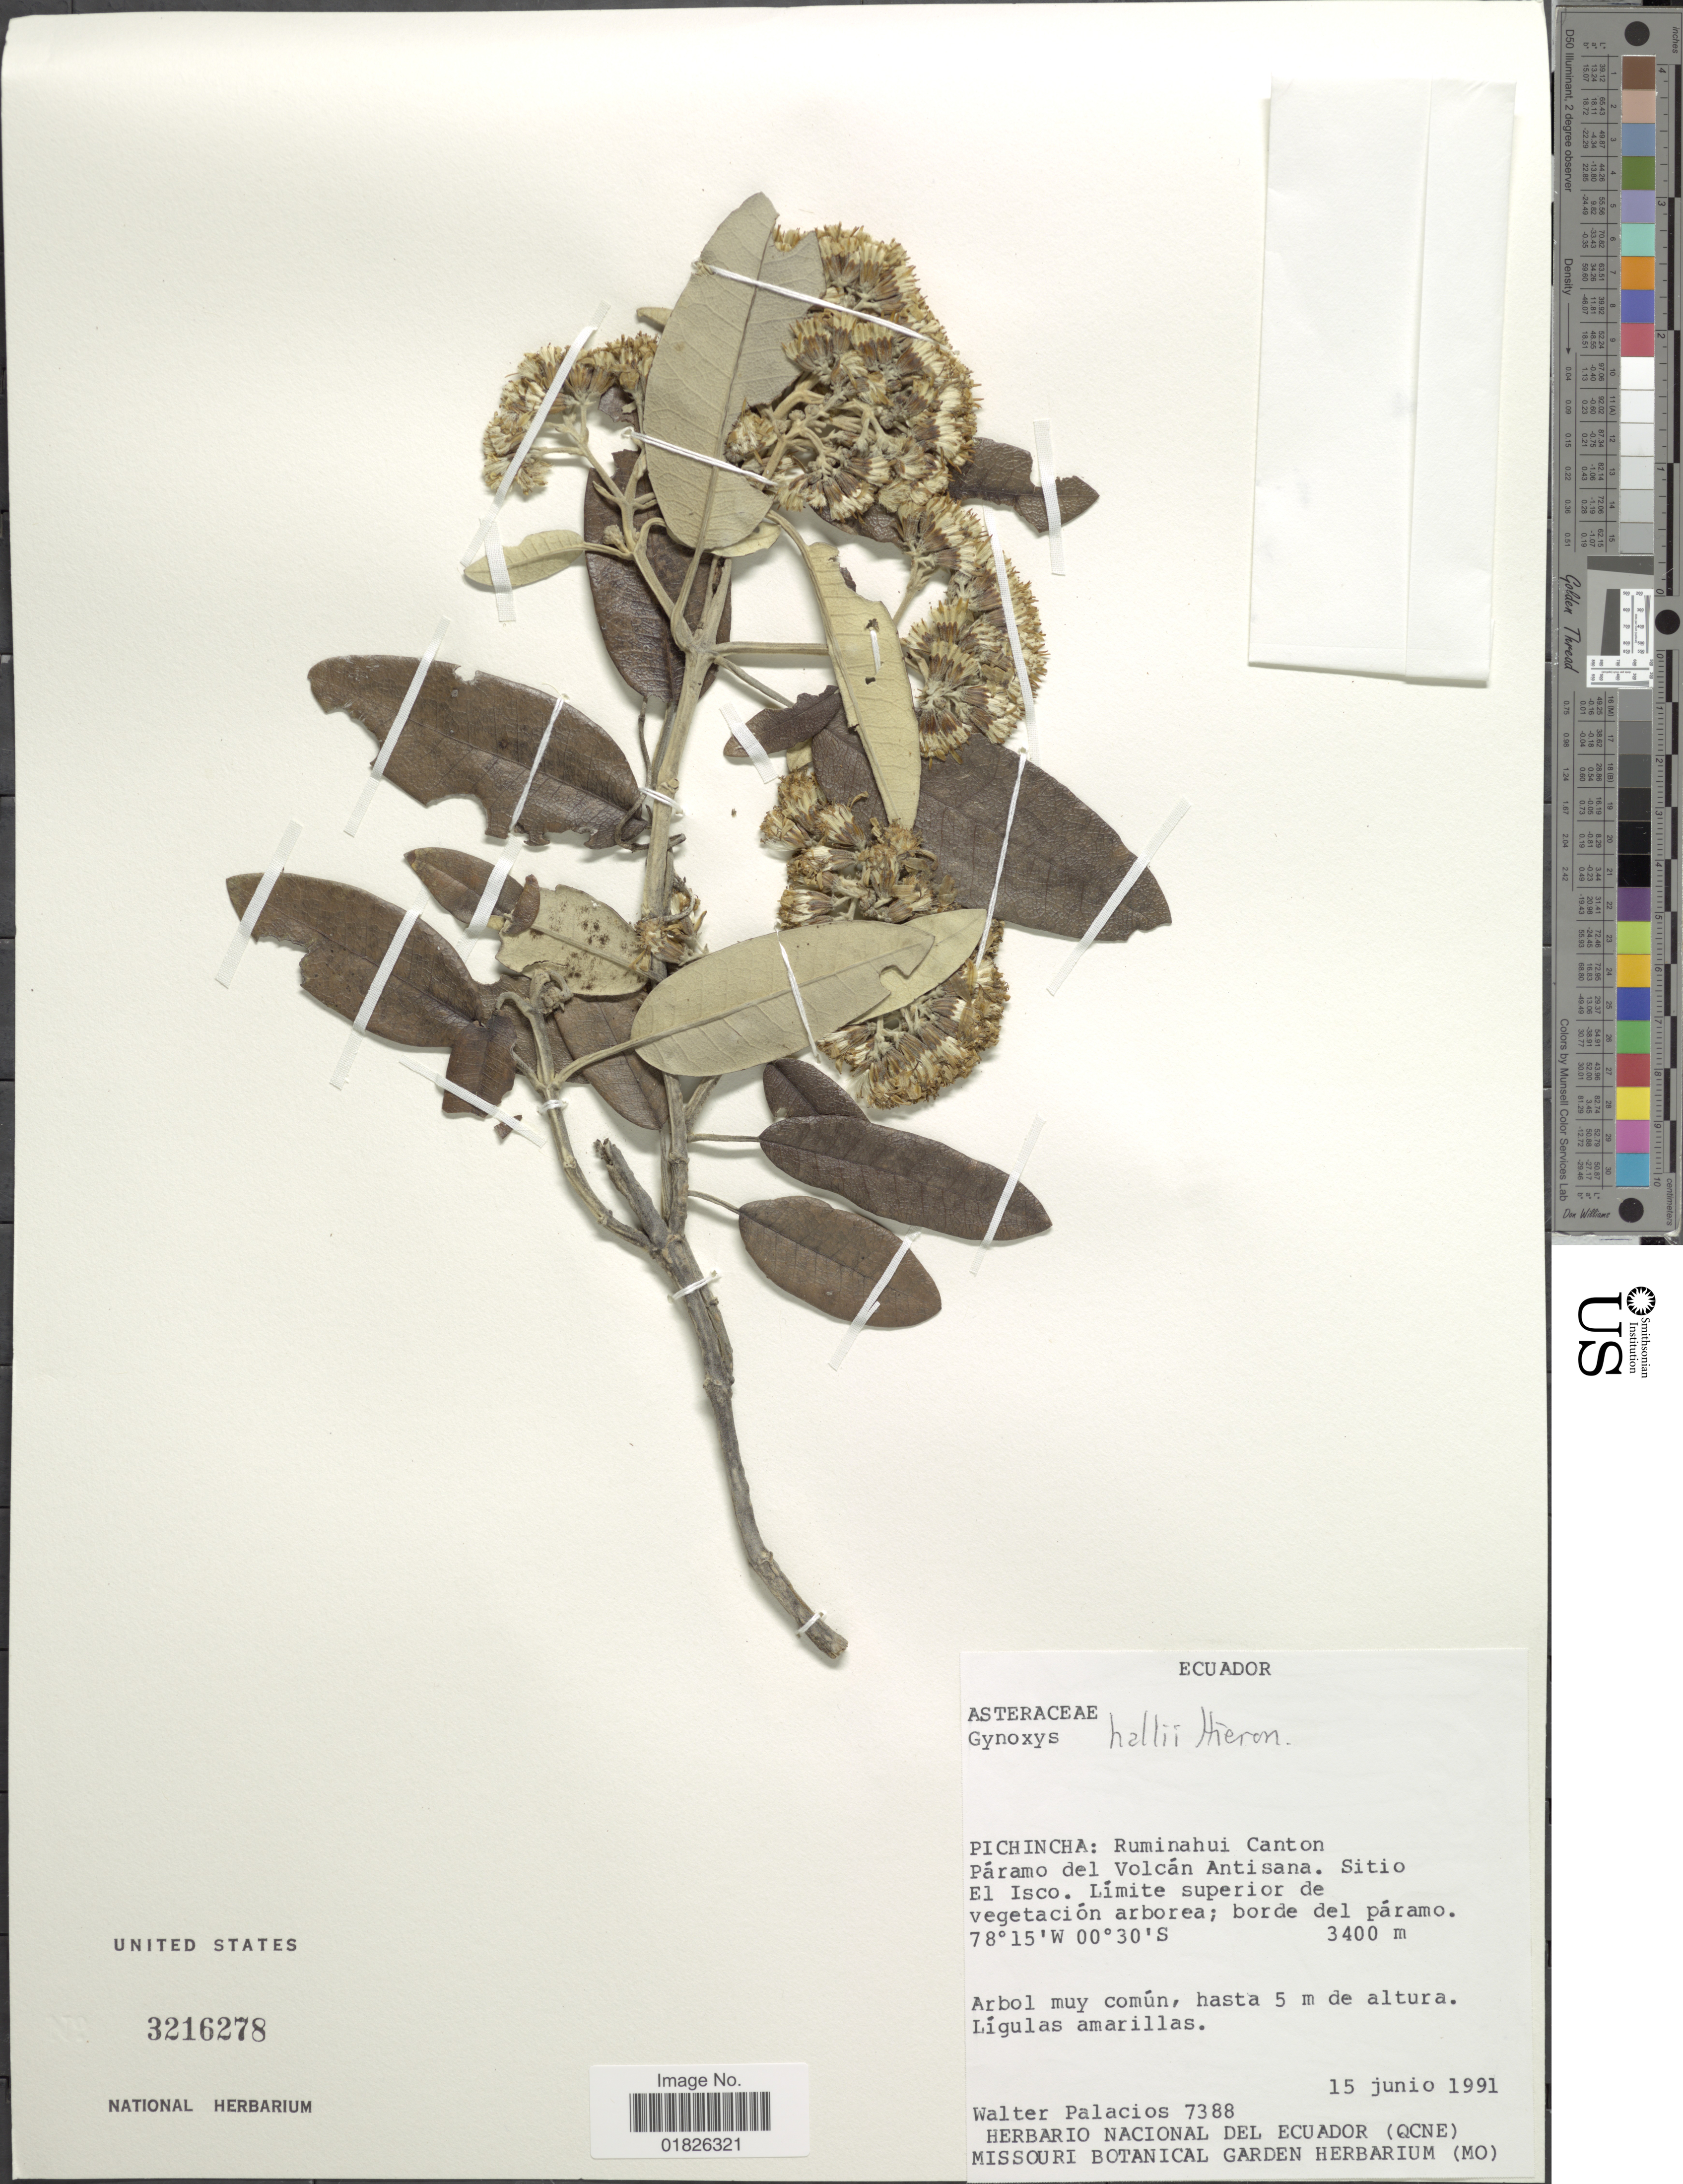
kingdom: Plantae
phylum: Tracheophyta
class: Magnoliopsida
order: Asterales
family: Asteraceae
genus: Gynoxys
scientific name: Gynoxys hallii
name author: Cass.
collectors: W. Palacios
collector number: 7388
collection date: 1991-06-15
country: Ecuador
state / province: Pichincha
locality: Ruminahui Canton, Paramo del Volcan Antisana, Sitio El Isco.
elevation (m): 3400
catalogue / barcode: US 3216278